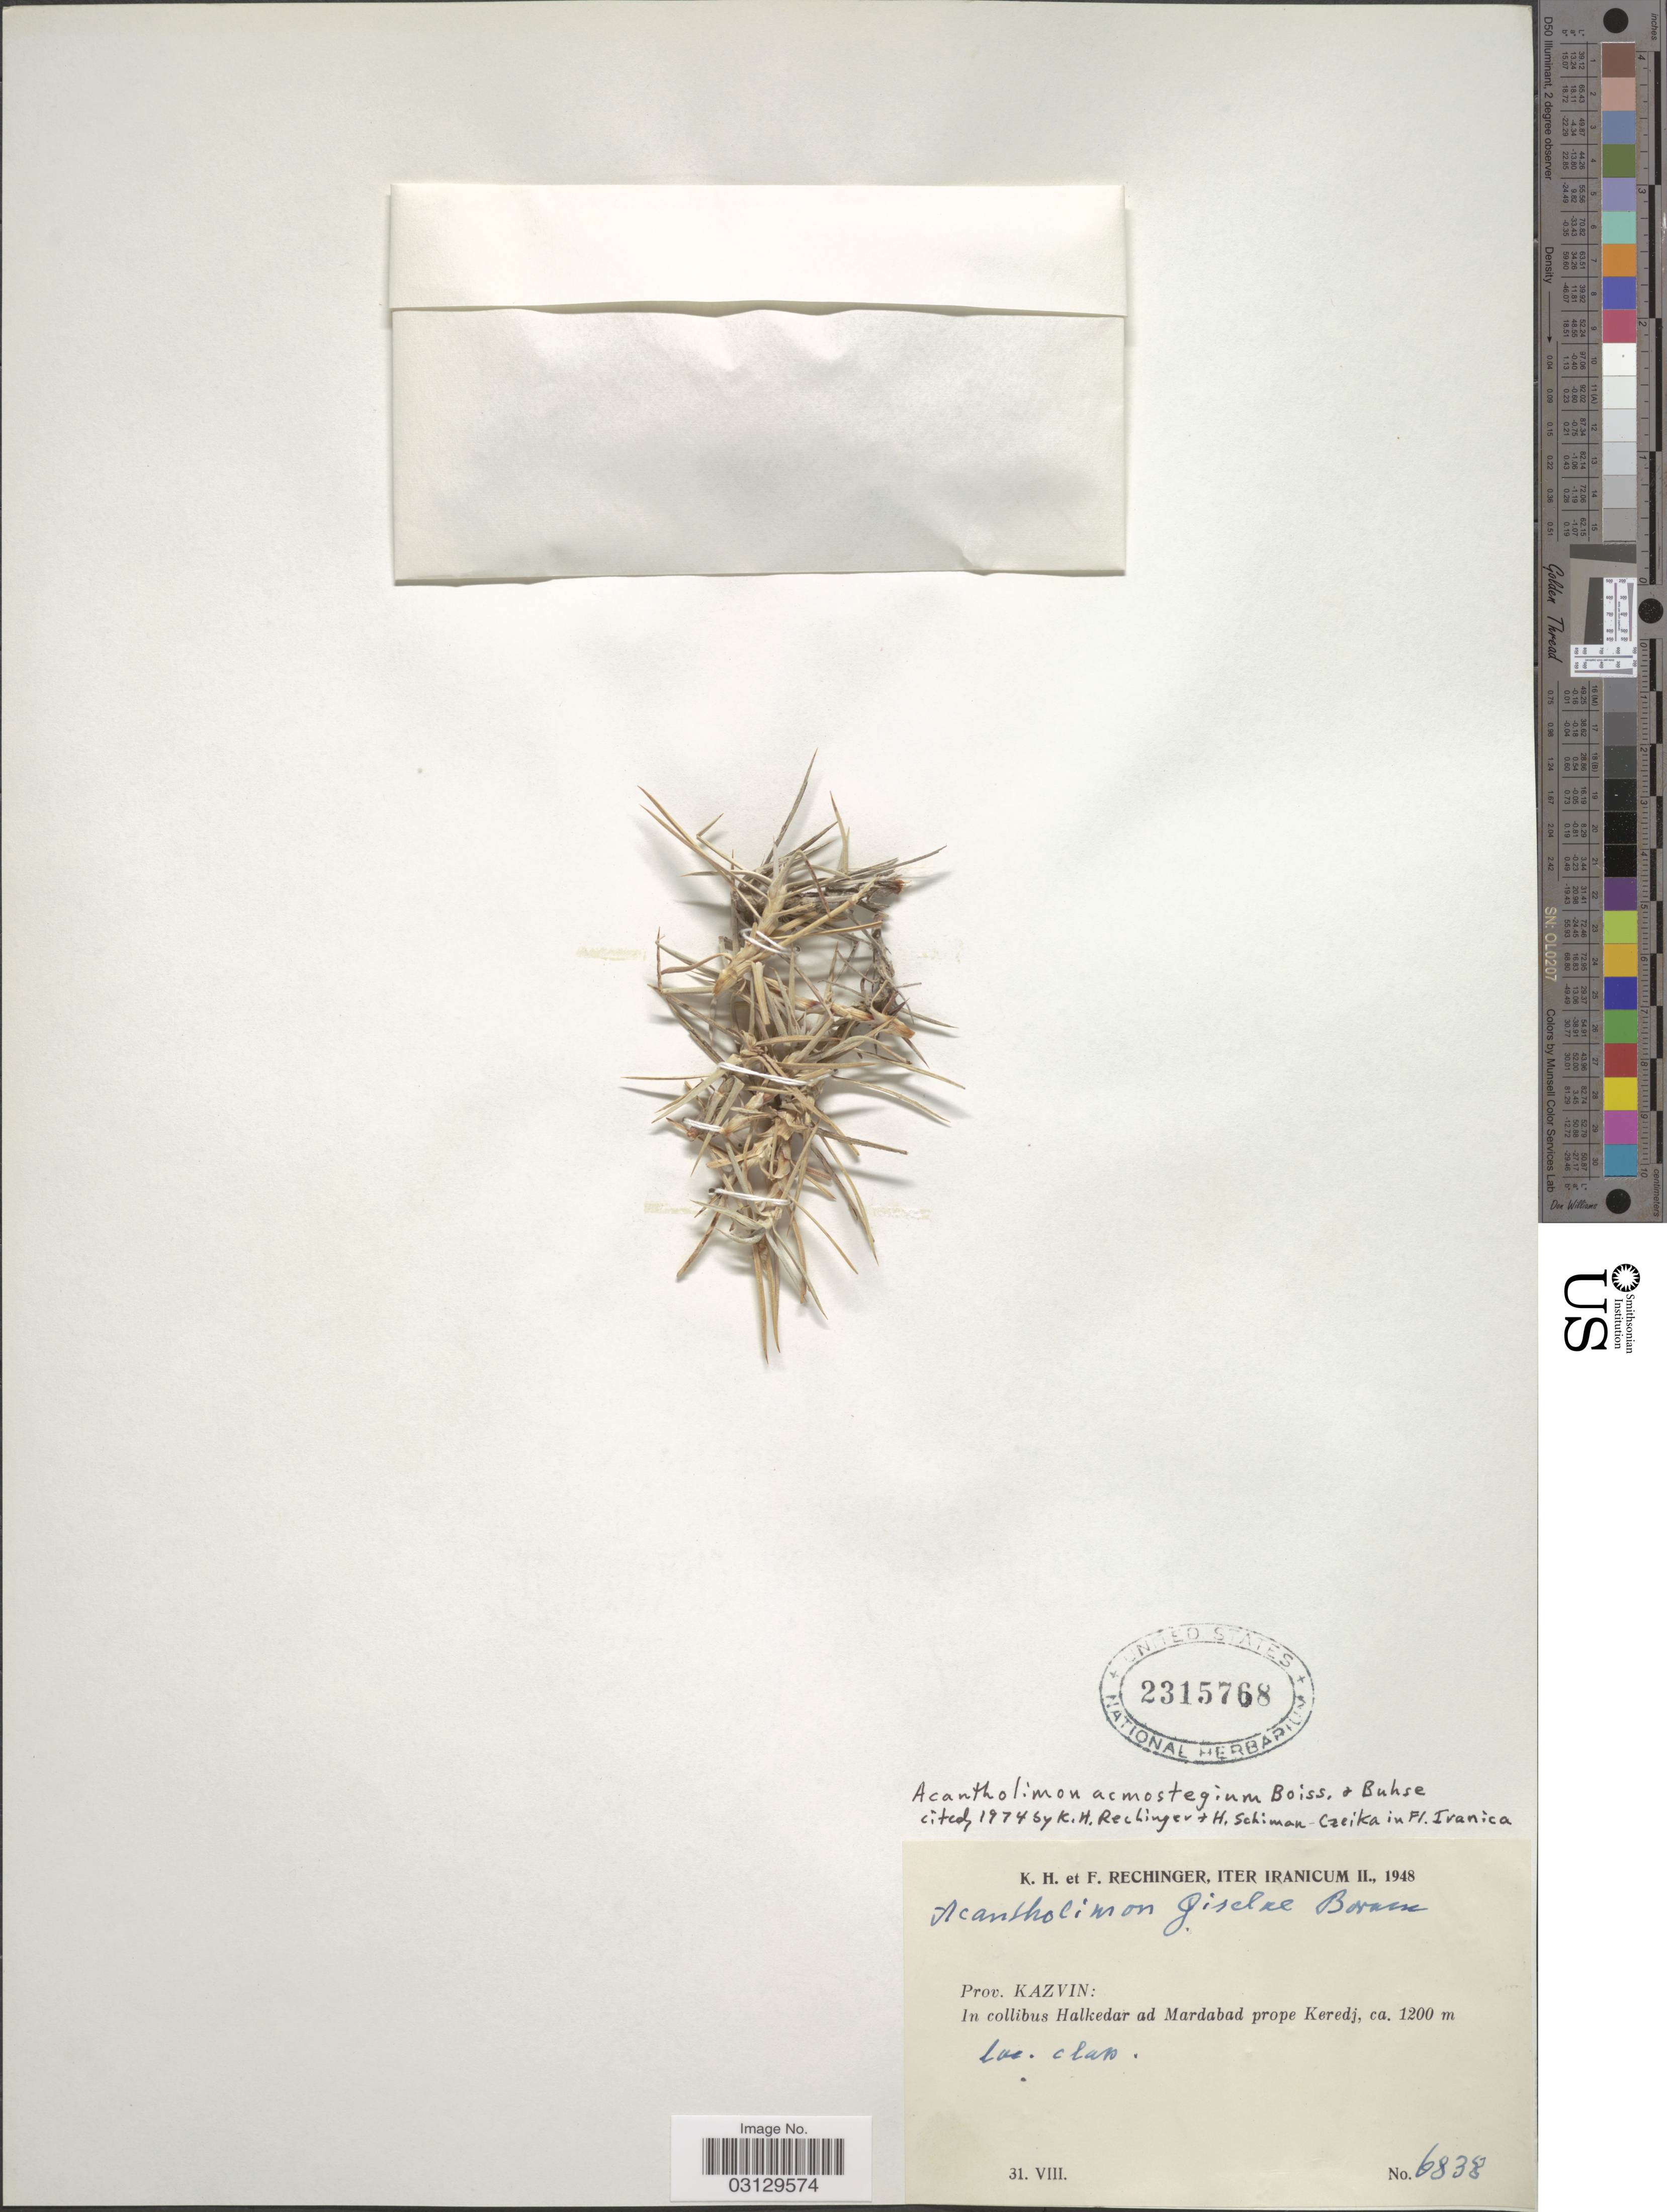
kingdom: Plantae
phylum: Tracheophyta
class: Magnoliopsida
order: Caryophyllales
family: Plumbaginaceae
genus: Acantholimon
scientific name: Acantholimon acmostegium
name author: Boiss. & Buhse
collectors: K. H. Rechinger & F. Rechinger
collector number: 6838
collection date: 1948-08-31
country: Iran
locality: Prov. Kazvin: In collibus Halkedar ad Mardabad prope Keredj.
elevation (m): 1200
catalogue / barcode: US 2315768